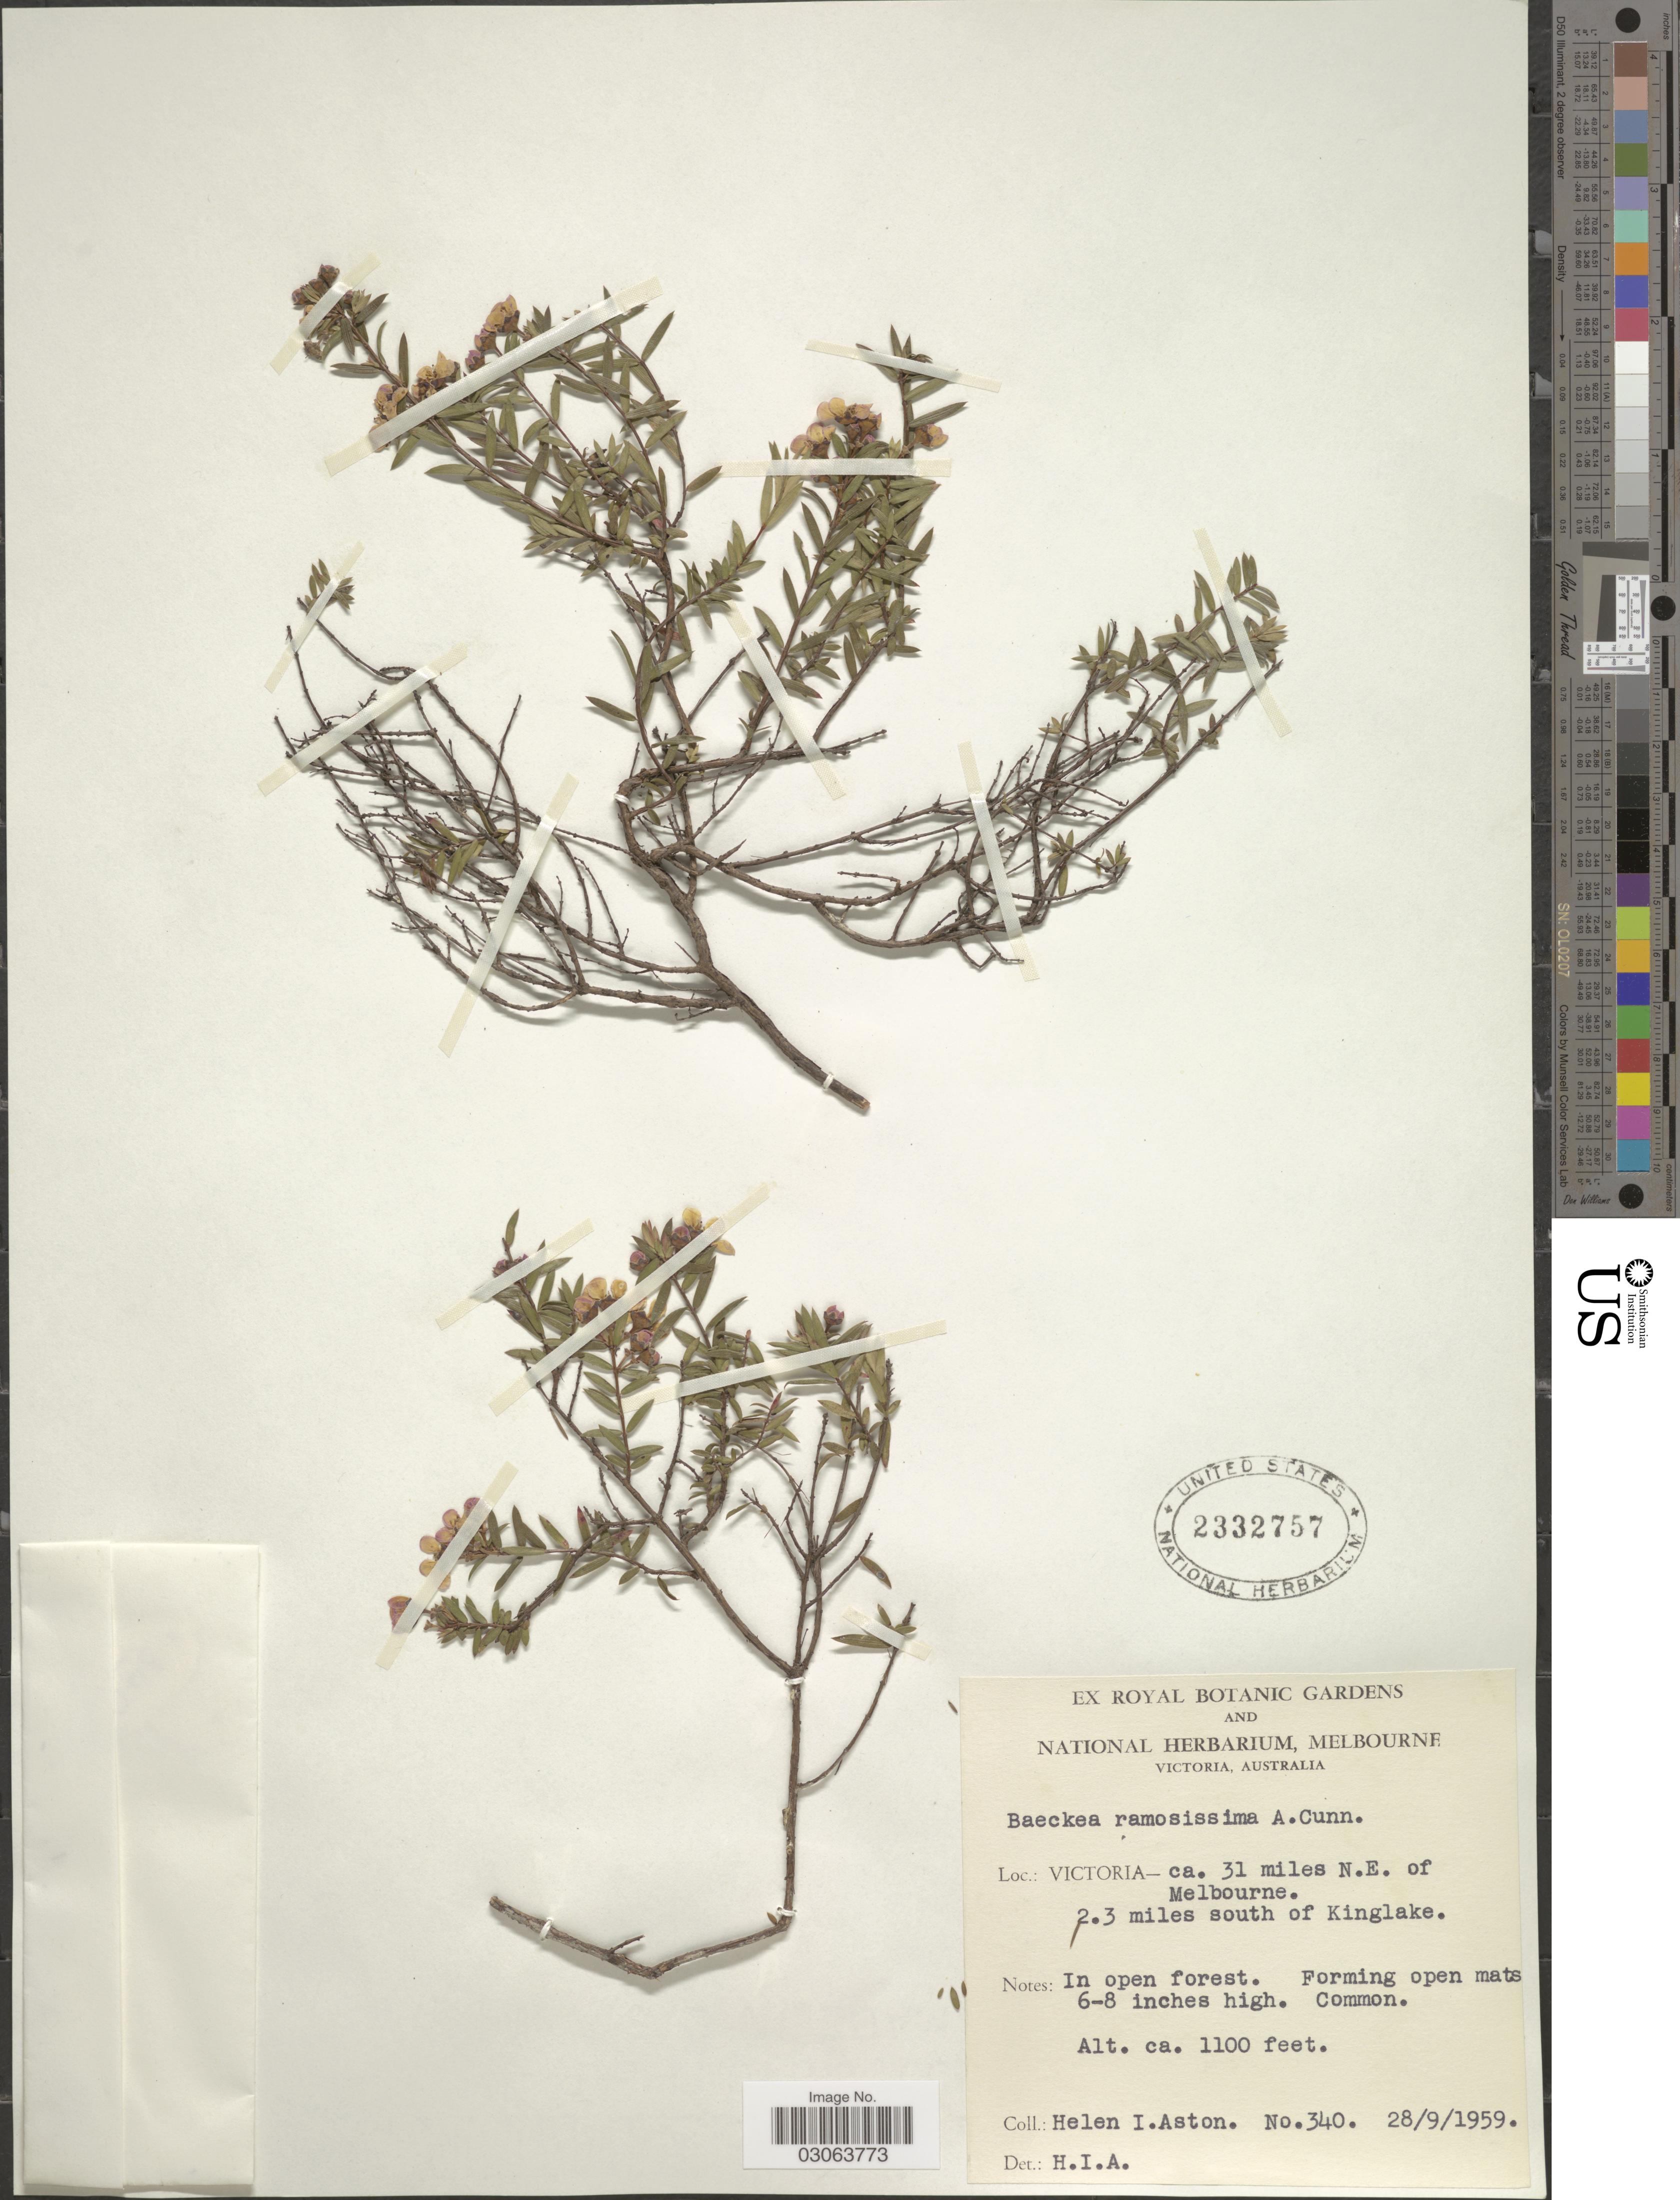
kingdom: Plantae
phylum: Tracheophyta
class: Magnoliopsida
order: Myrtales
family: Myrtaceae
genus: Euryomyrtus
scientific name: Euryomyrtus ramosissima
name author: (A. Cunn.) Trudgen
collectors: H. I. Aston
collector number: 340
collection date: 1959-09-28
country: Australia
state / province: Victoria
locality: Victoria - ca. 31 miles N.E. of Melbourne. 2.3 miles south of Kinglake.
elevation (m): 335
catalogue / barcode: US 2332757